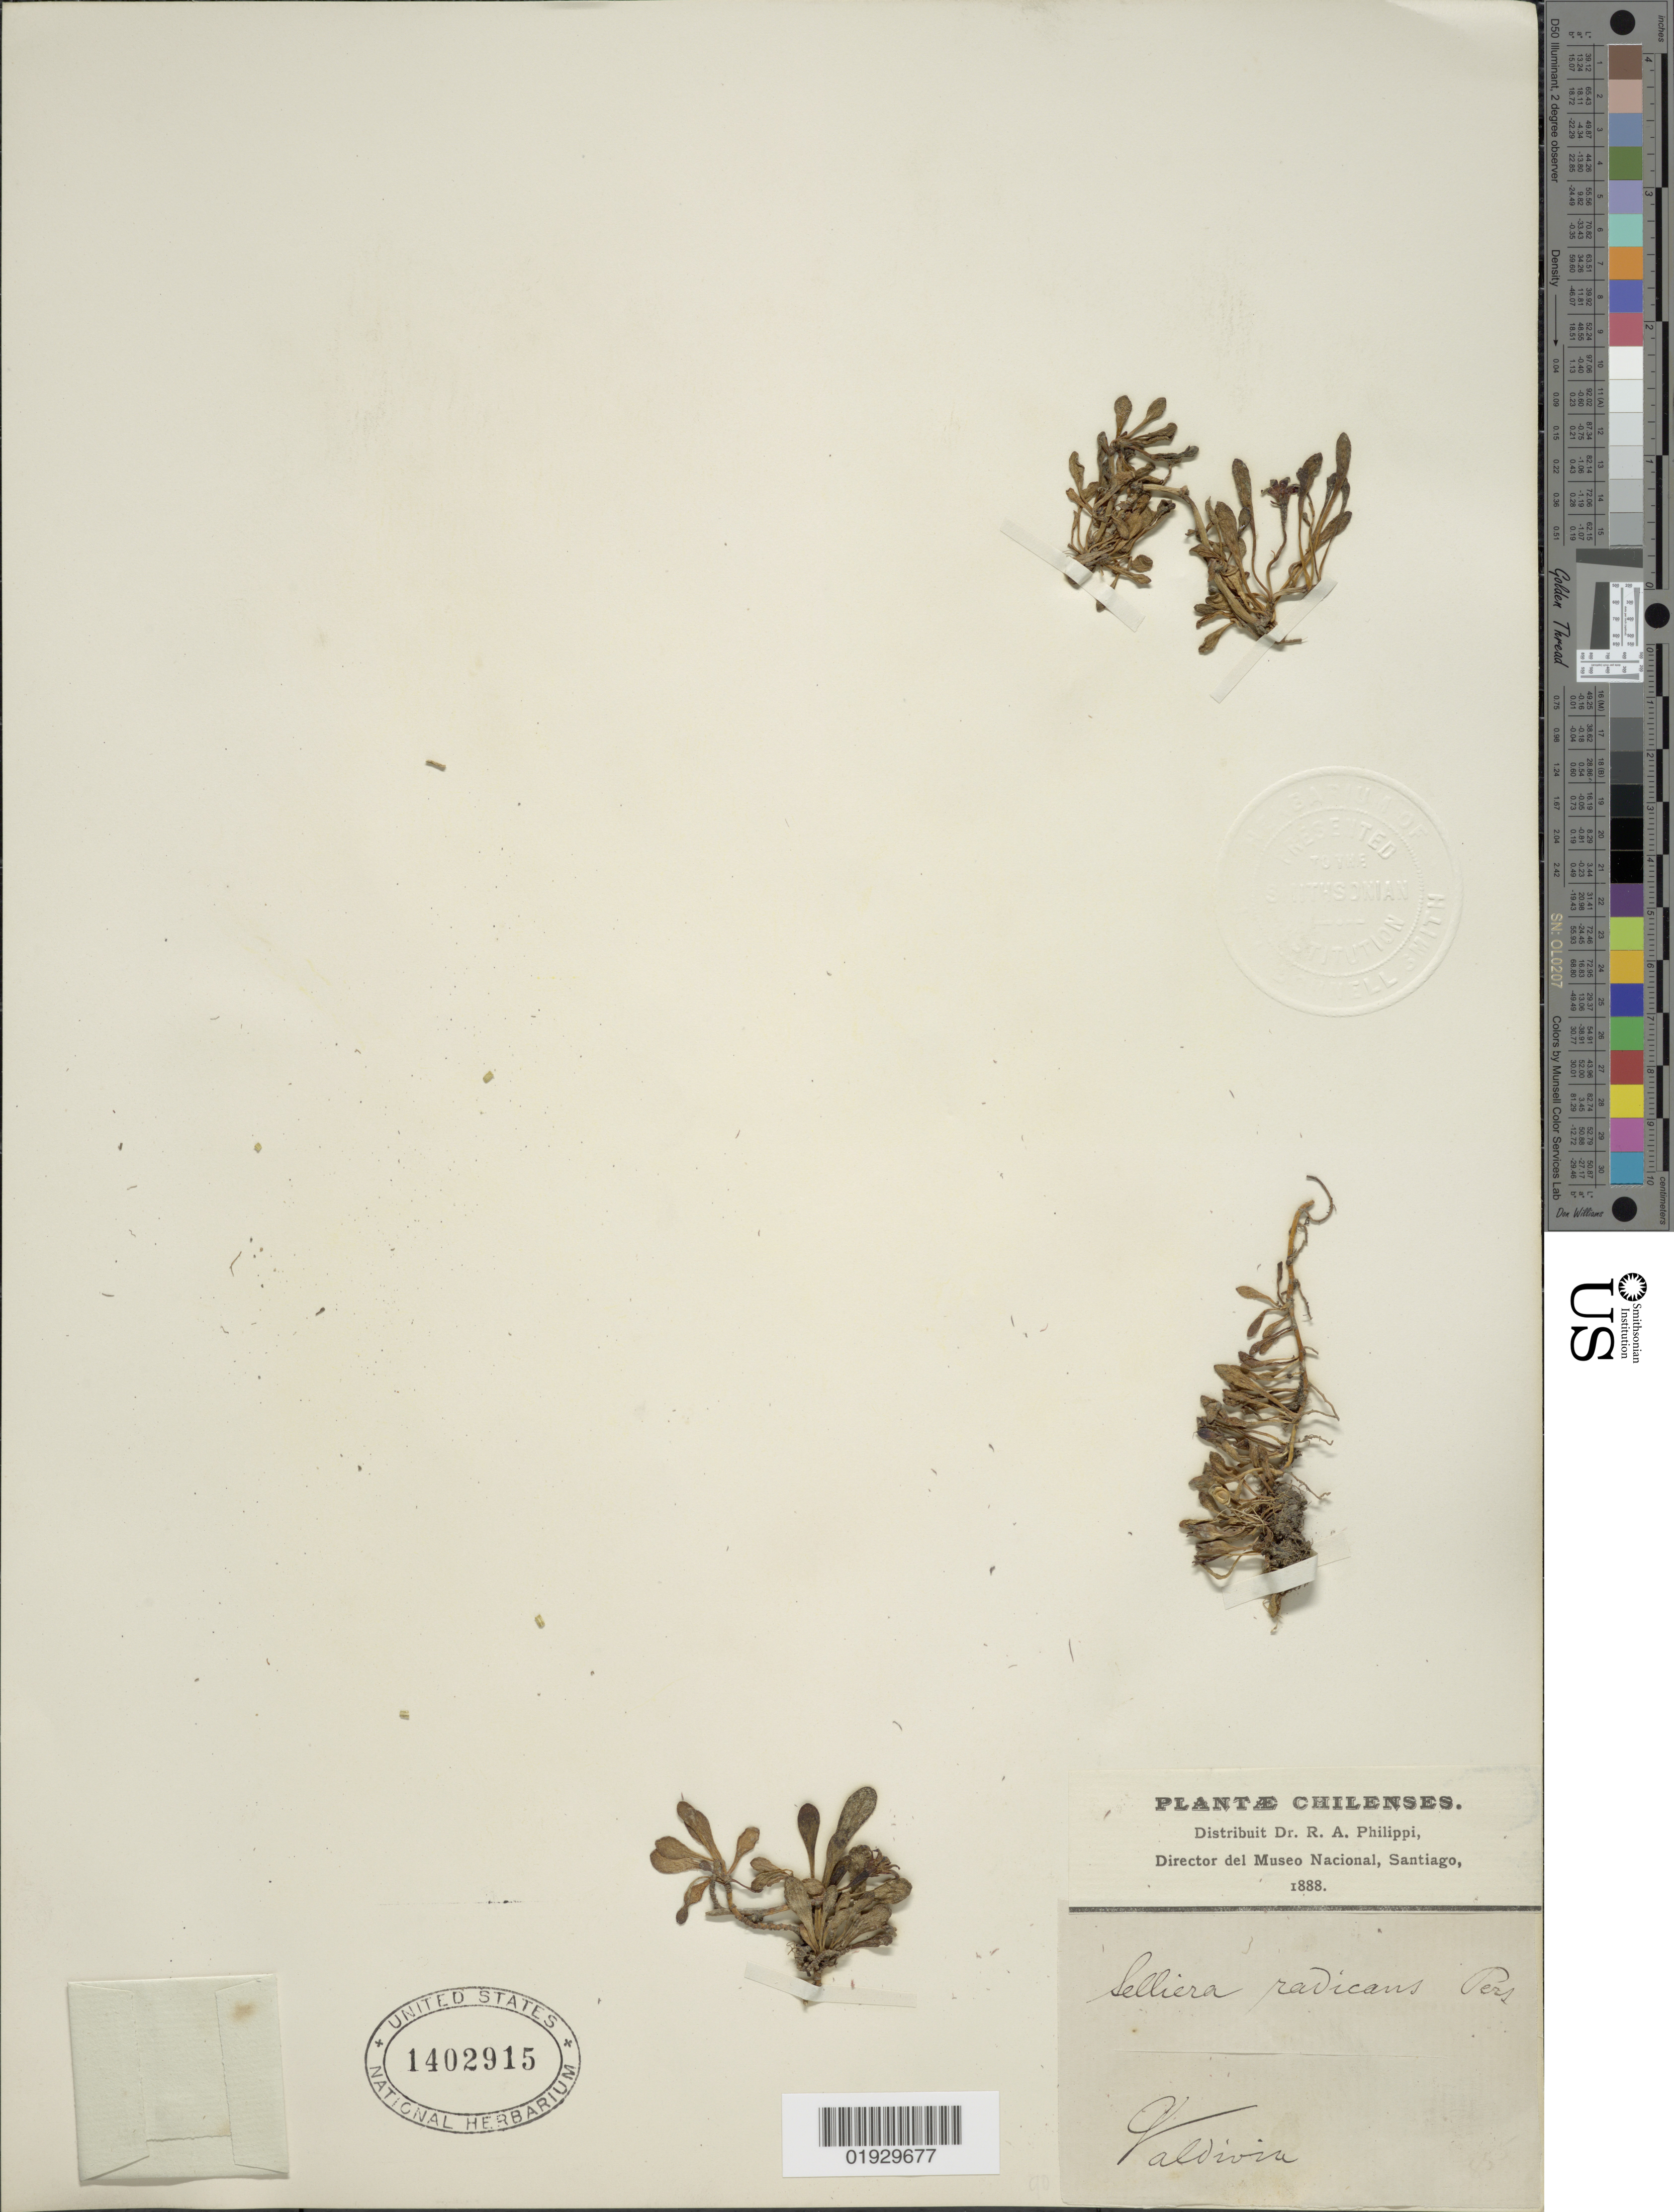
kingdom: Plantae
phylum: Tracheophyta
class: Magnoliopsida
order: Asterales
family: Goodeniaceae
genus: Selliera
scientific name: Selliera radicans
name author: Cav.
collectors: R. A. Philippi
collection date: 1888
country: Chile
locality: Valdivia.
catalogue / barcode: US 1402915